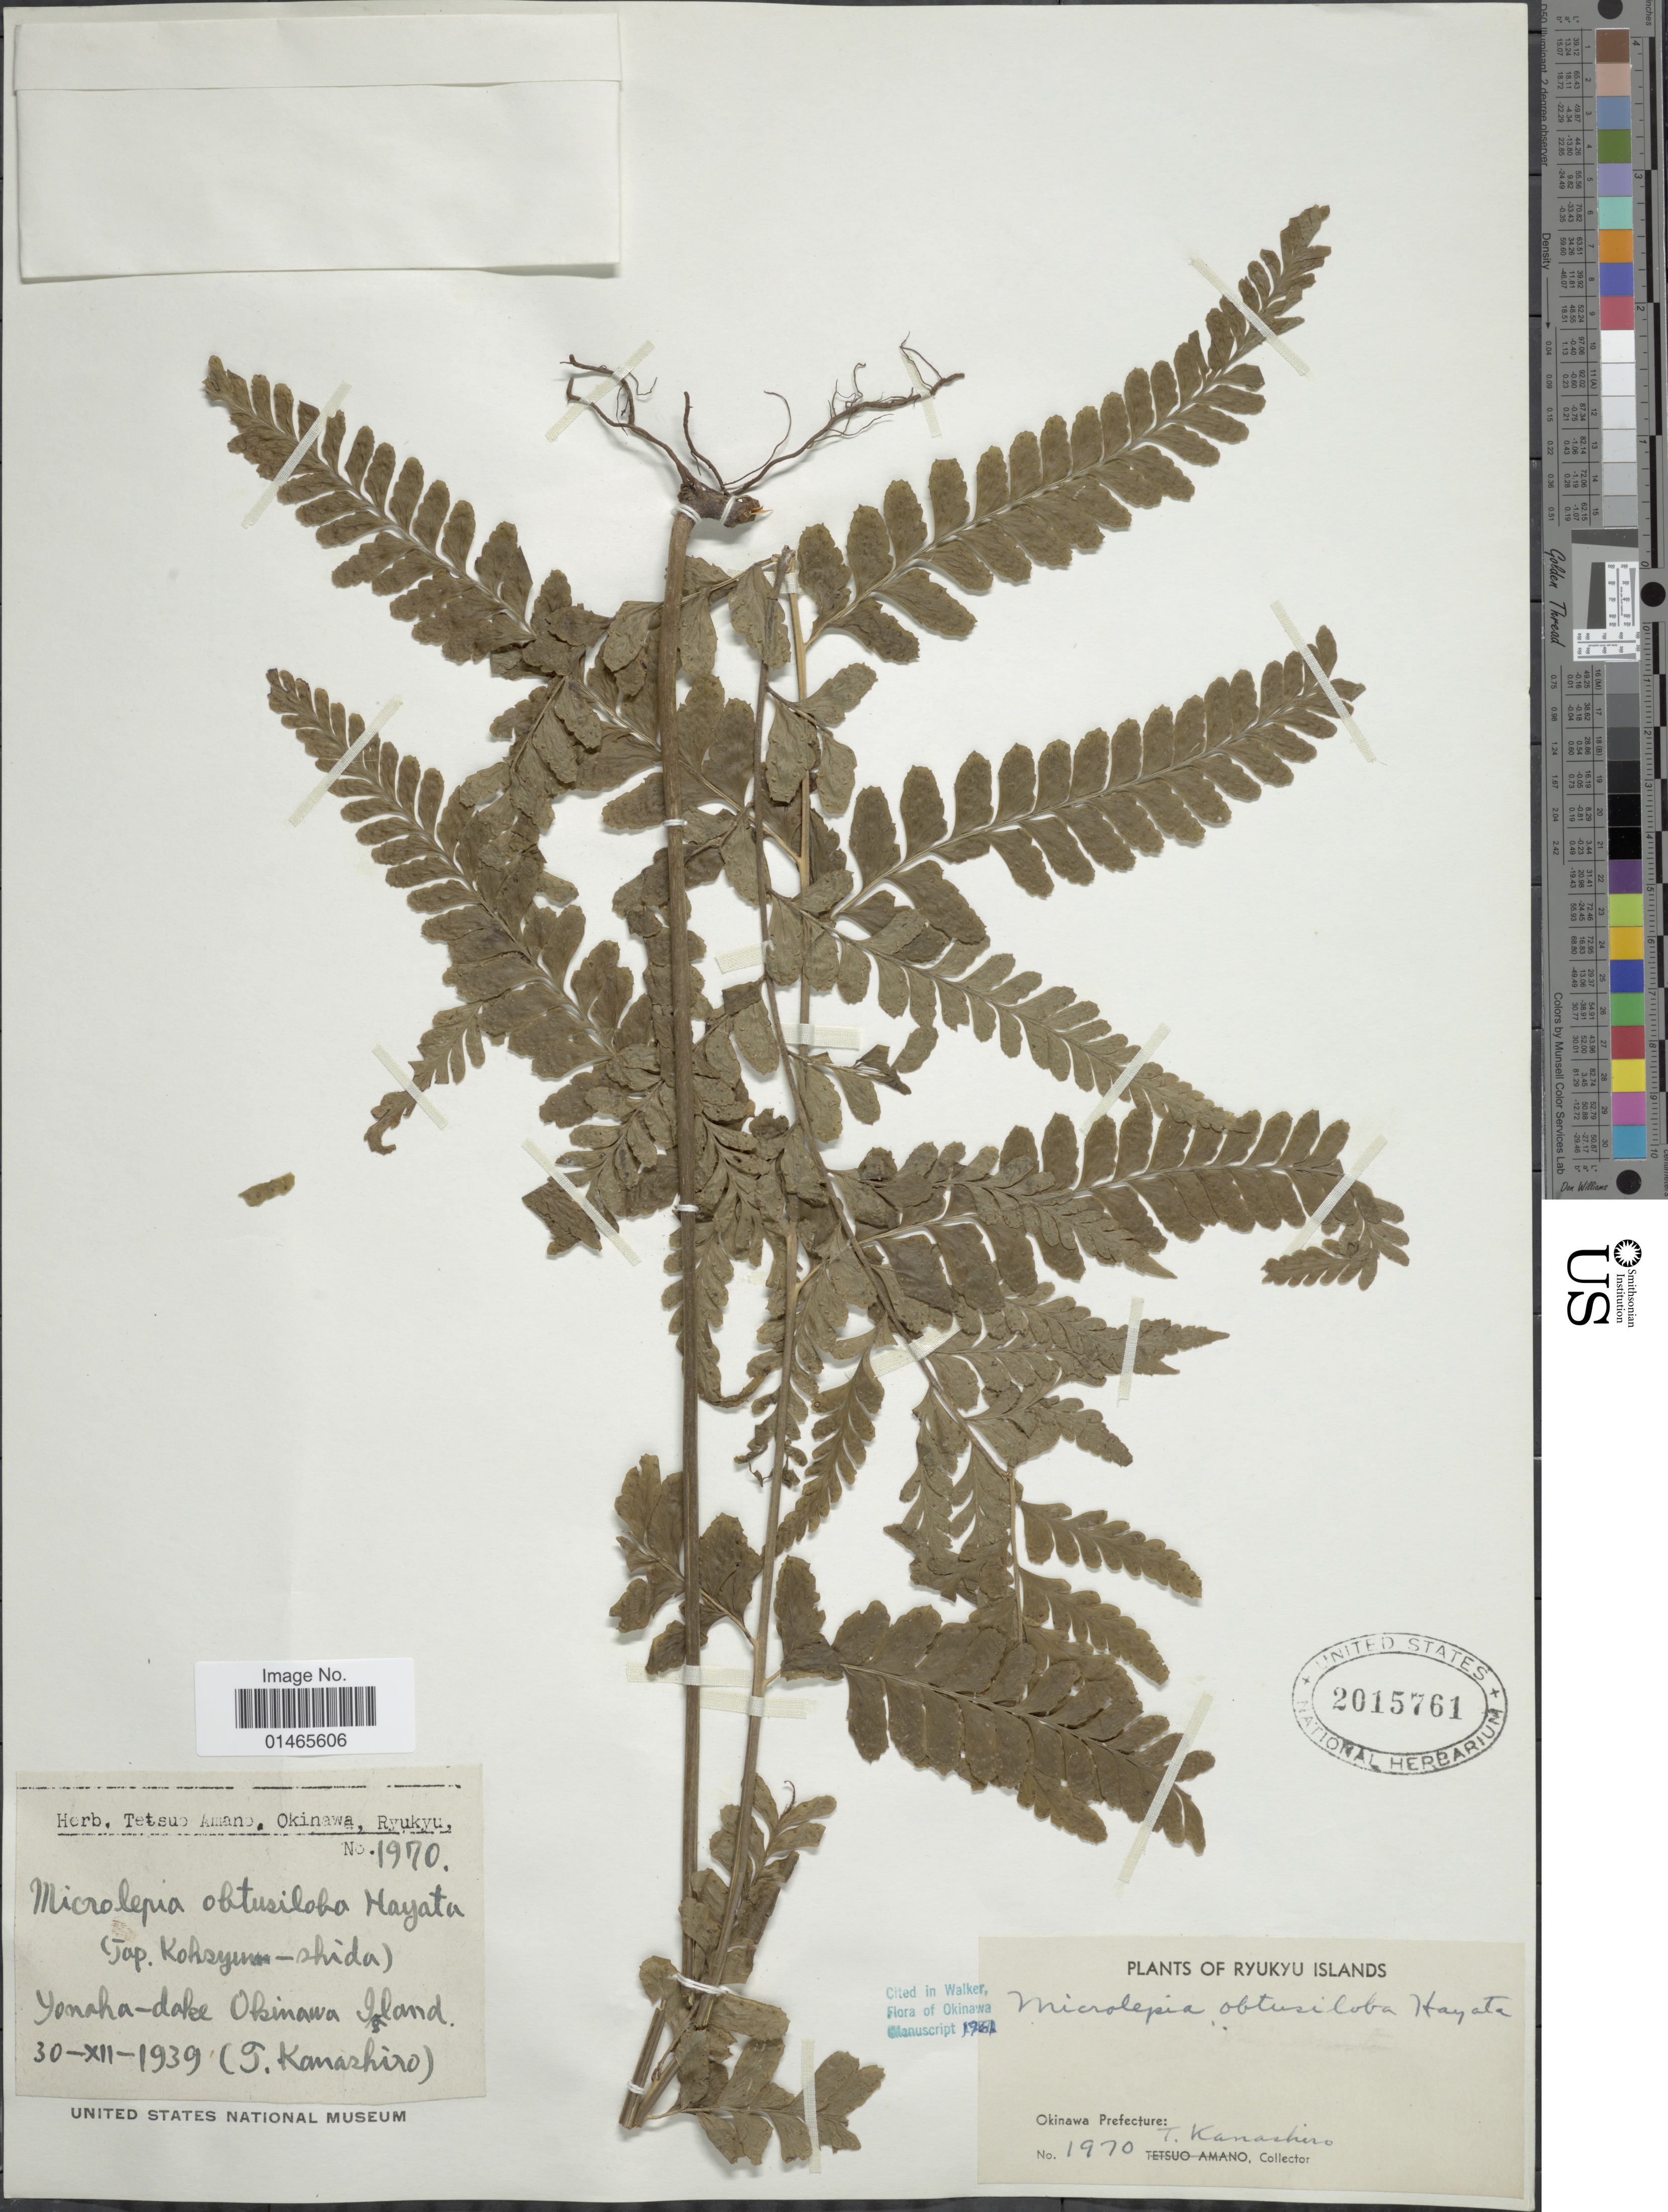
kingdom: Plantae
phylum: Tracheophyta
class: Polypodiopsida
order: Polypodiales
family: Dennstaedtiaceae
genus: Microlepia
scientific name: Microlepia obtusiloba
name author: Hayata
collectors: T. Kanashiro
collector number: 1970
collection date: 1939-12-30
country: Japan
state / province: Okinawa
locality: Ryukyu Island, Yonaha-dake Okinawa Island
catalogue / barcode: US 2015761